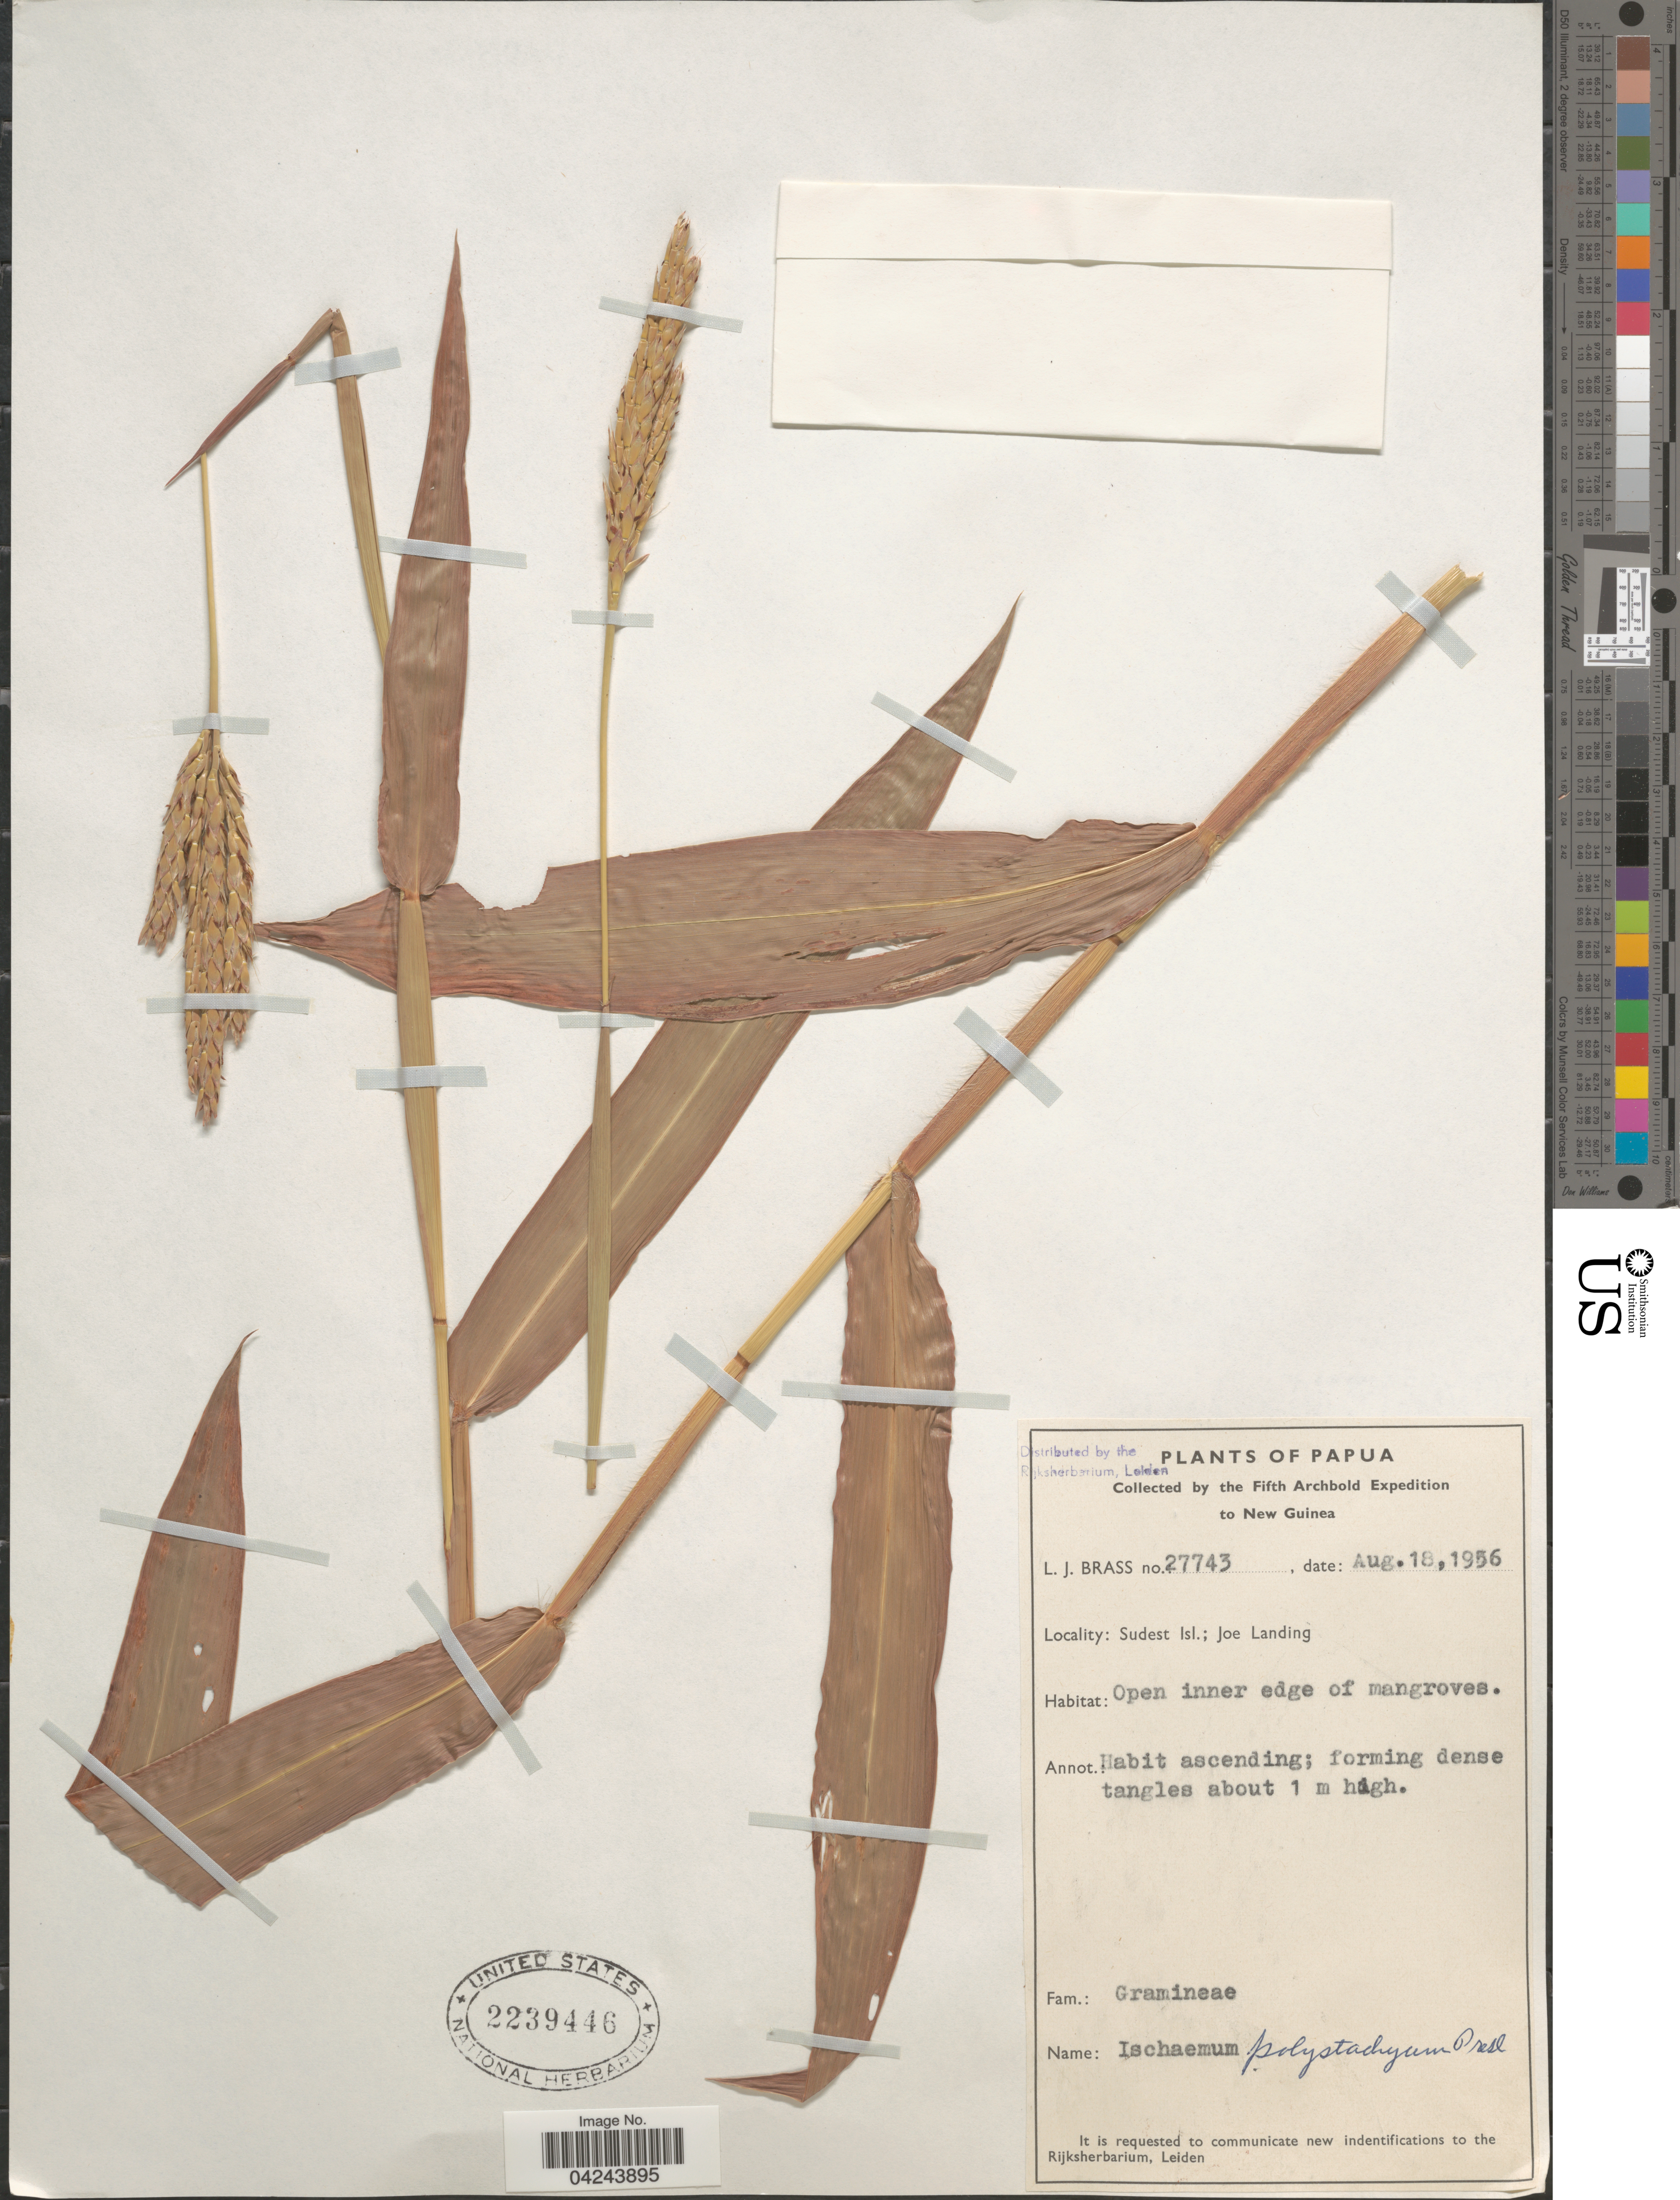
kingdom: Plantae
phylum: Tracheophyta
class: Liliopsida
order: Poales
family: Poaceae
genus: Ischaemum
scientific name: Ischaemum polystachyum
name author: J. Presl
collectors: L. J. Brass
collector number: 27743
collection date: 1956-08-18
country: Papua New Guinea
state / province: Milne Bay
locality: Papua. The Fifth Archbold Expedition to New Guinea. Sudes Isl.; Joe Landing. Open inner edge of mangroves.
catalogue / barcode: US 2239446